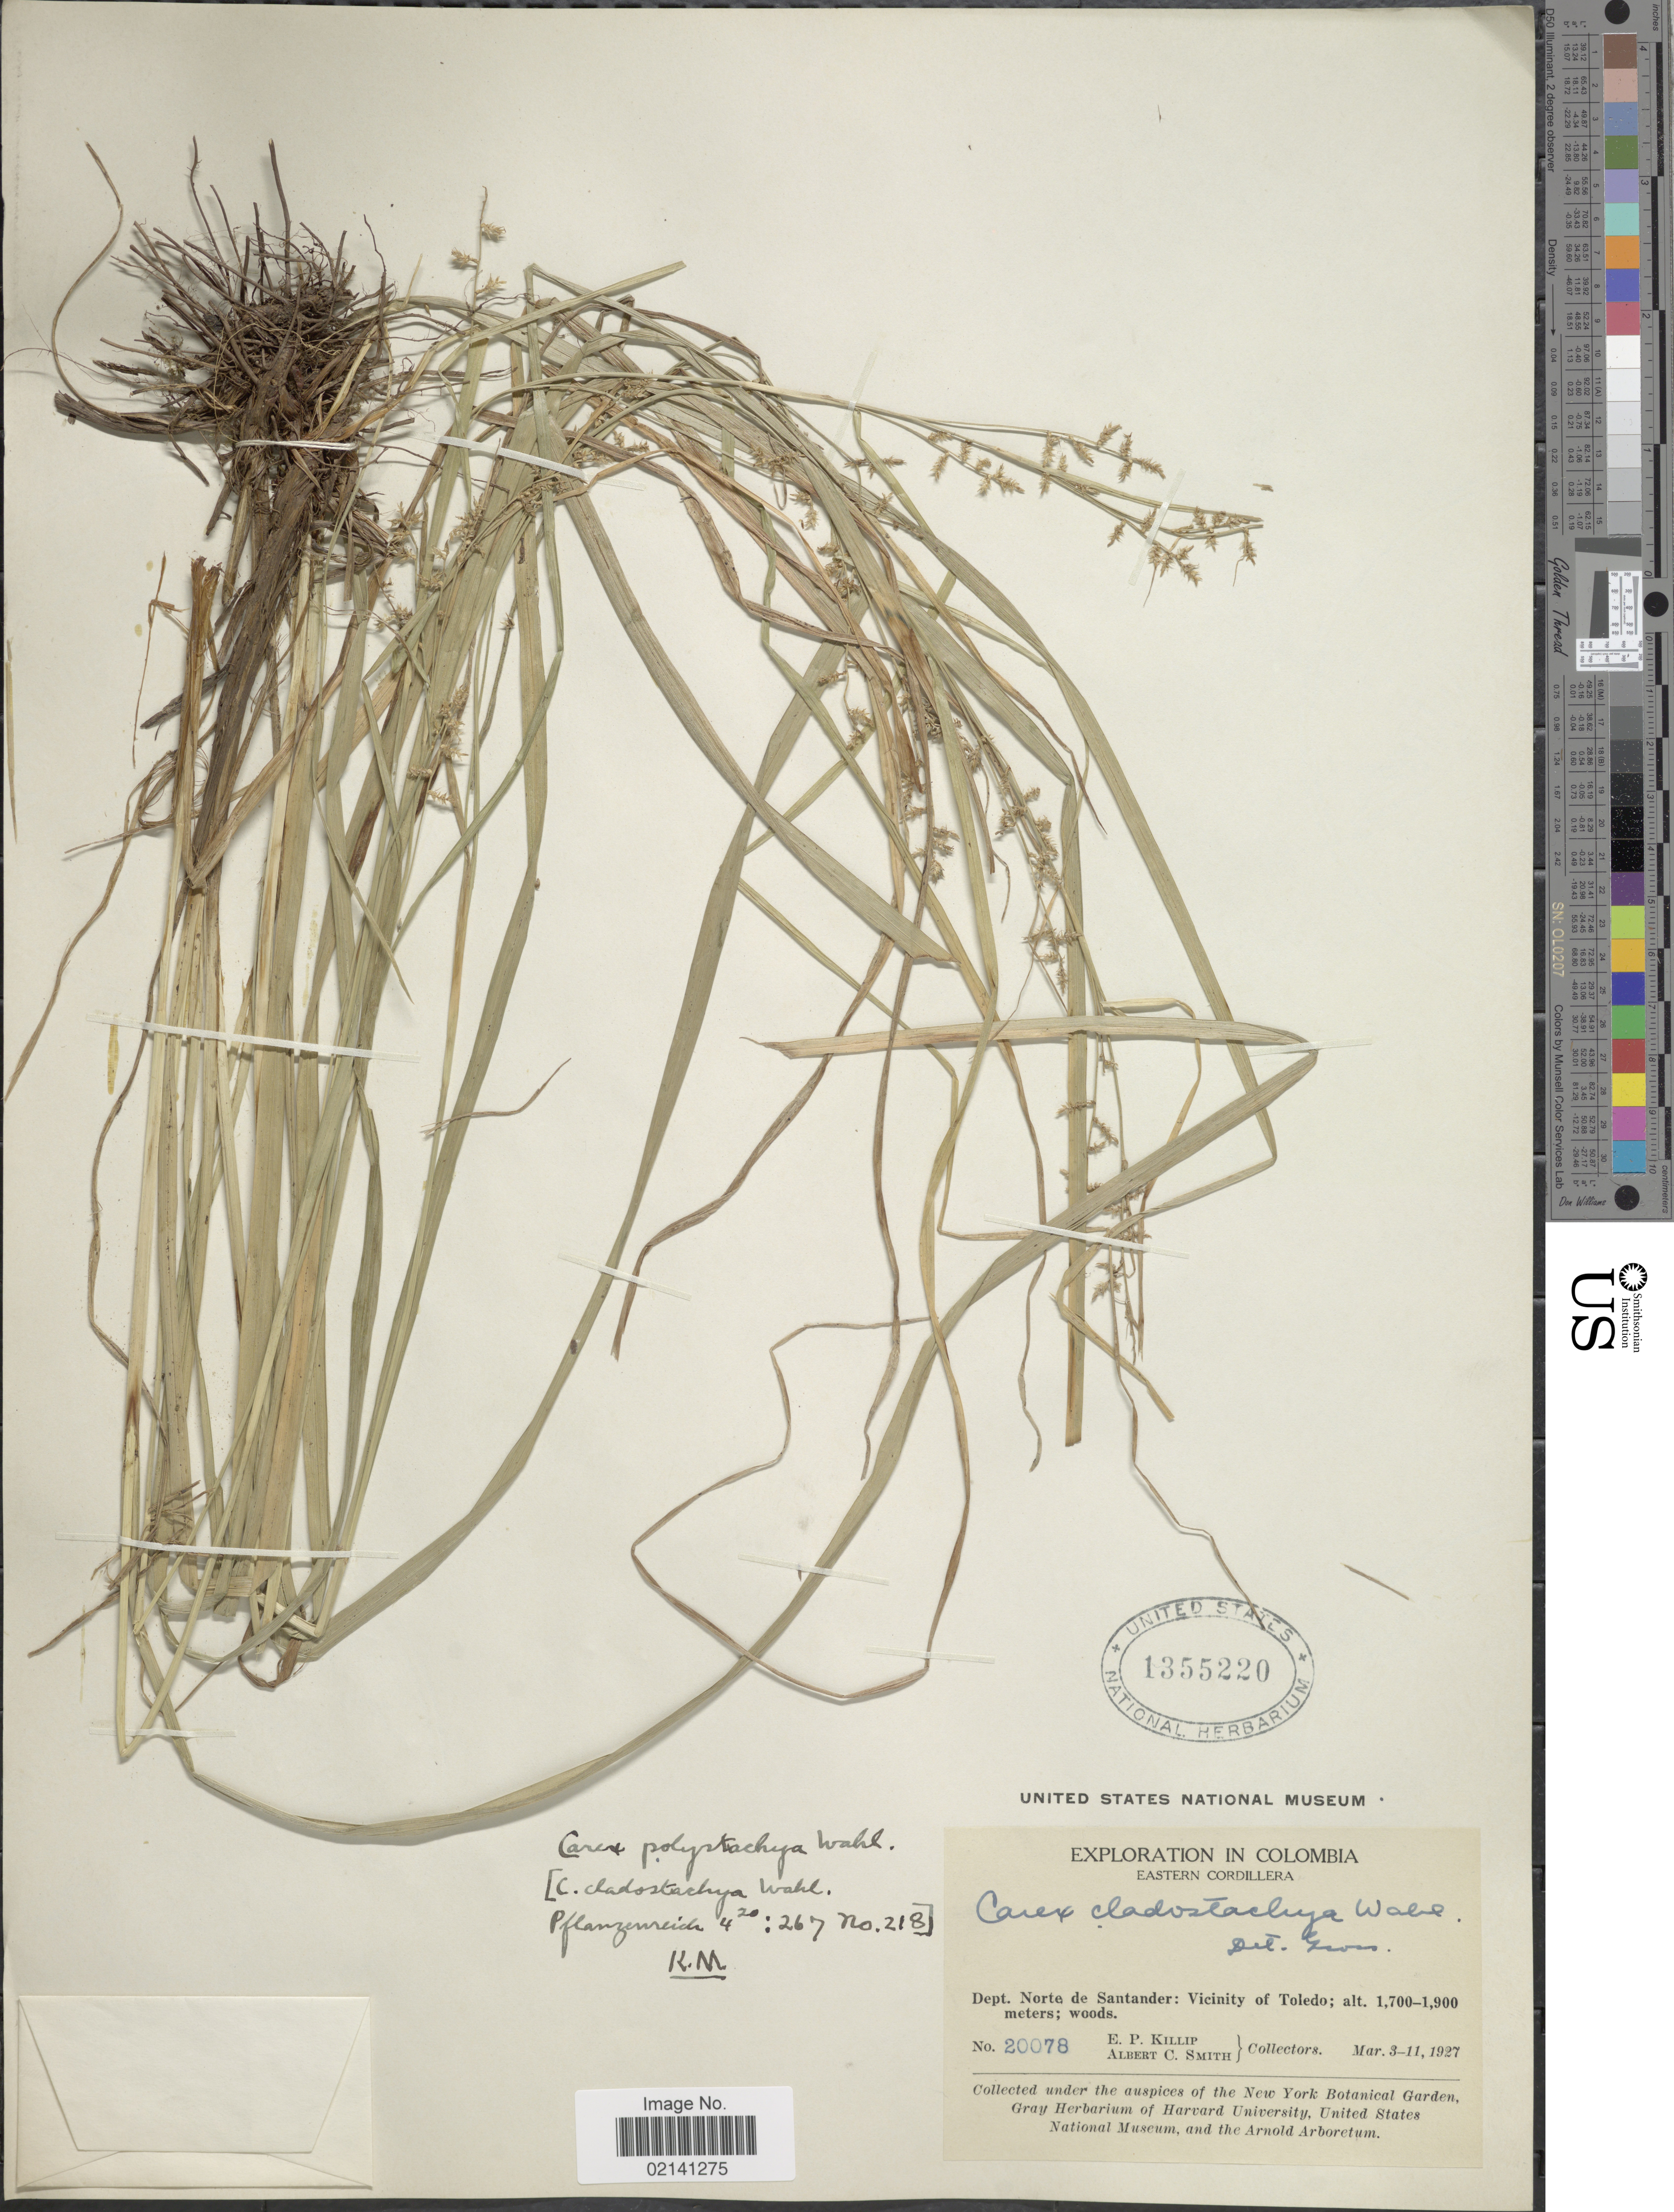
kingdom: Plantae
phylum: Tracheophyta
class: Liliopsida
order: Poales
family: Cyperaceae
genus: Carex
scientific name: Carex polystachya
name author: Sw. ex Wahlenb.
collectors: E. P. Killip & A. C. Smith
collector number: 20078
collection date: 1927-03-03/1927-03-11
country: Colombia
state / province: Norte de Santander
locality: Eastern Cordillera, Vicinity of Toledo.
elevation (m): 1700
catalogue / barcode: US 1355220